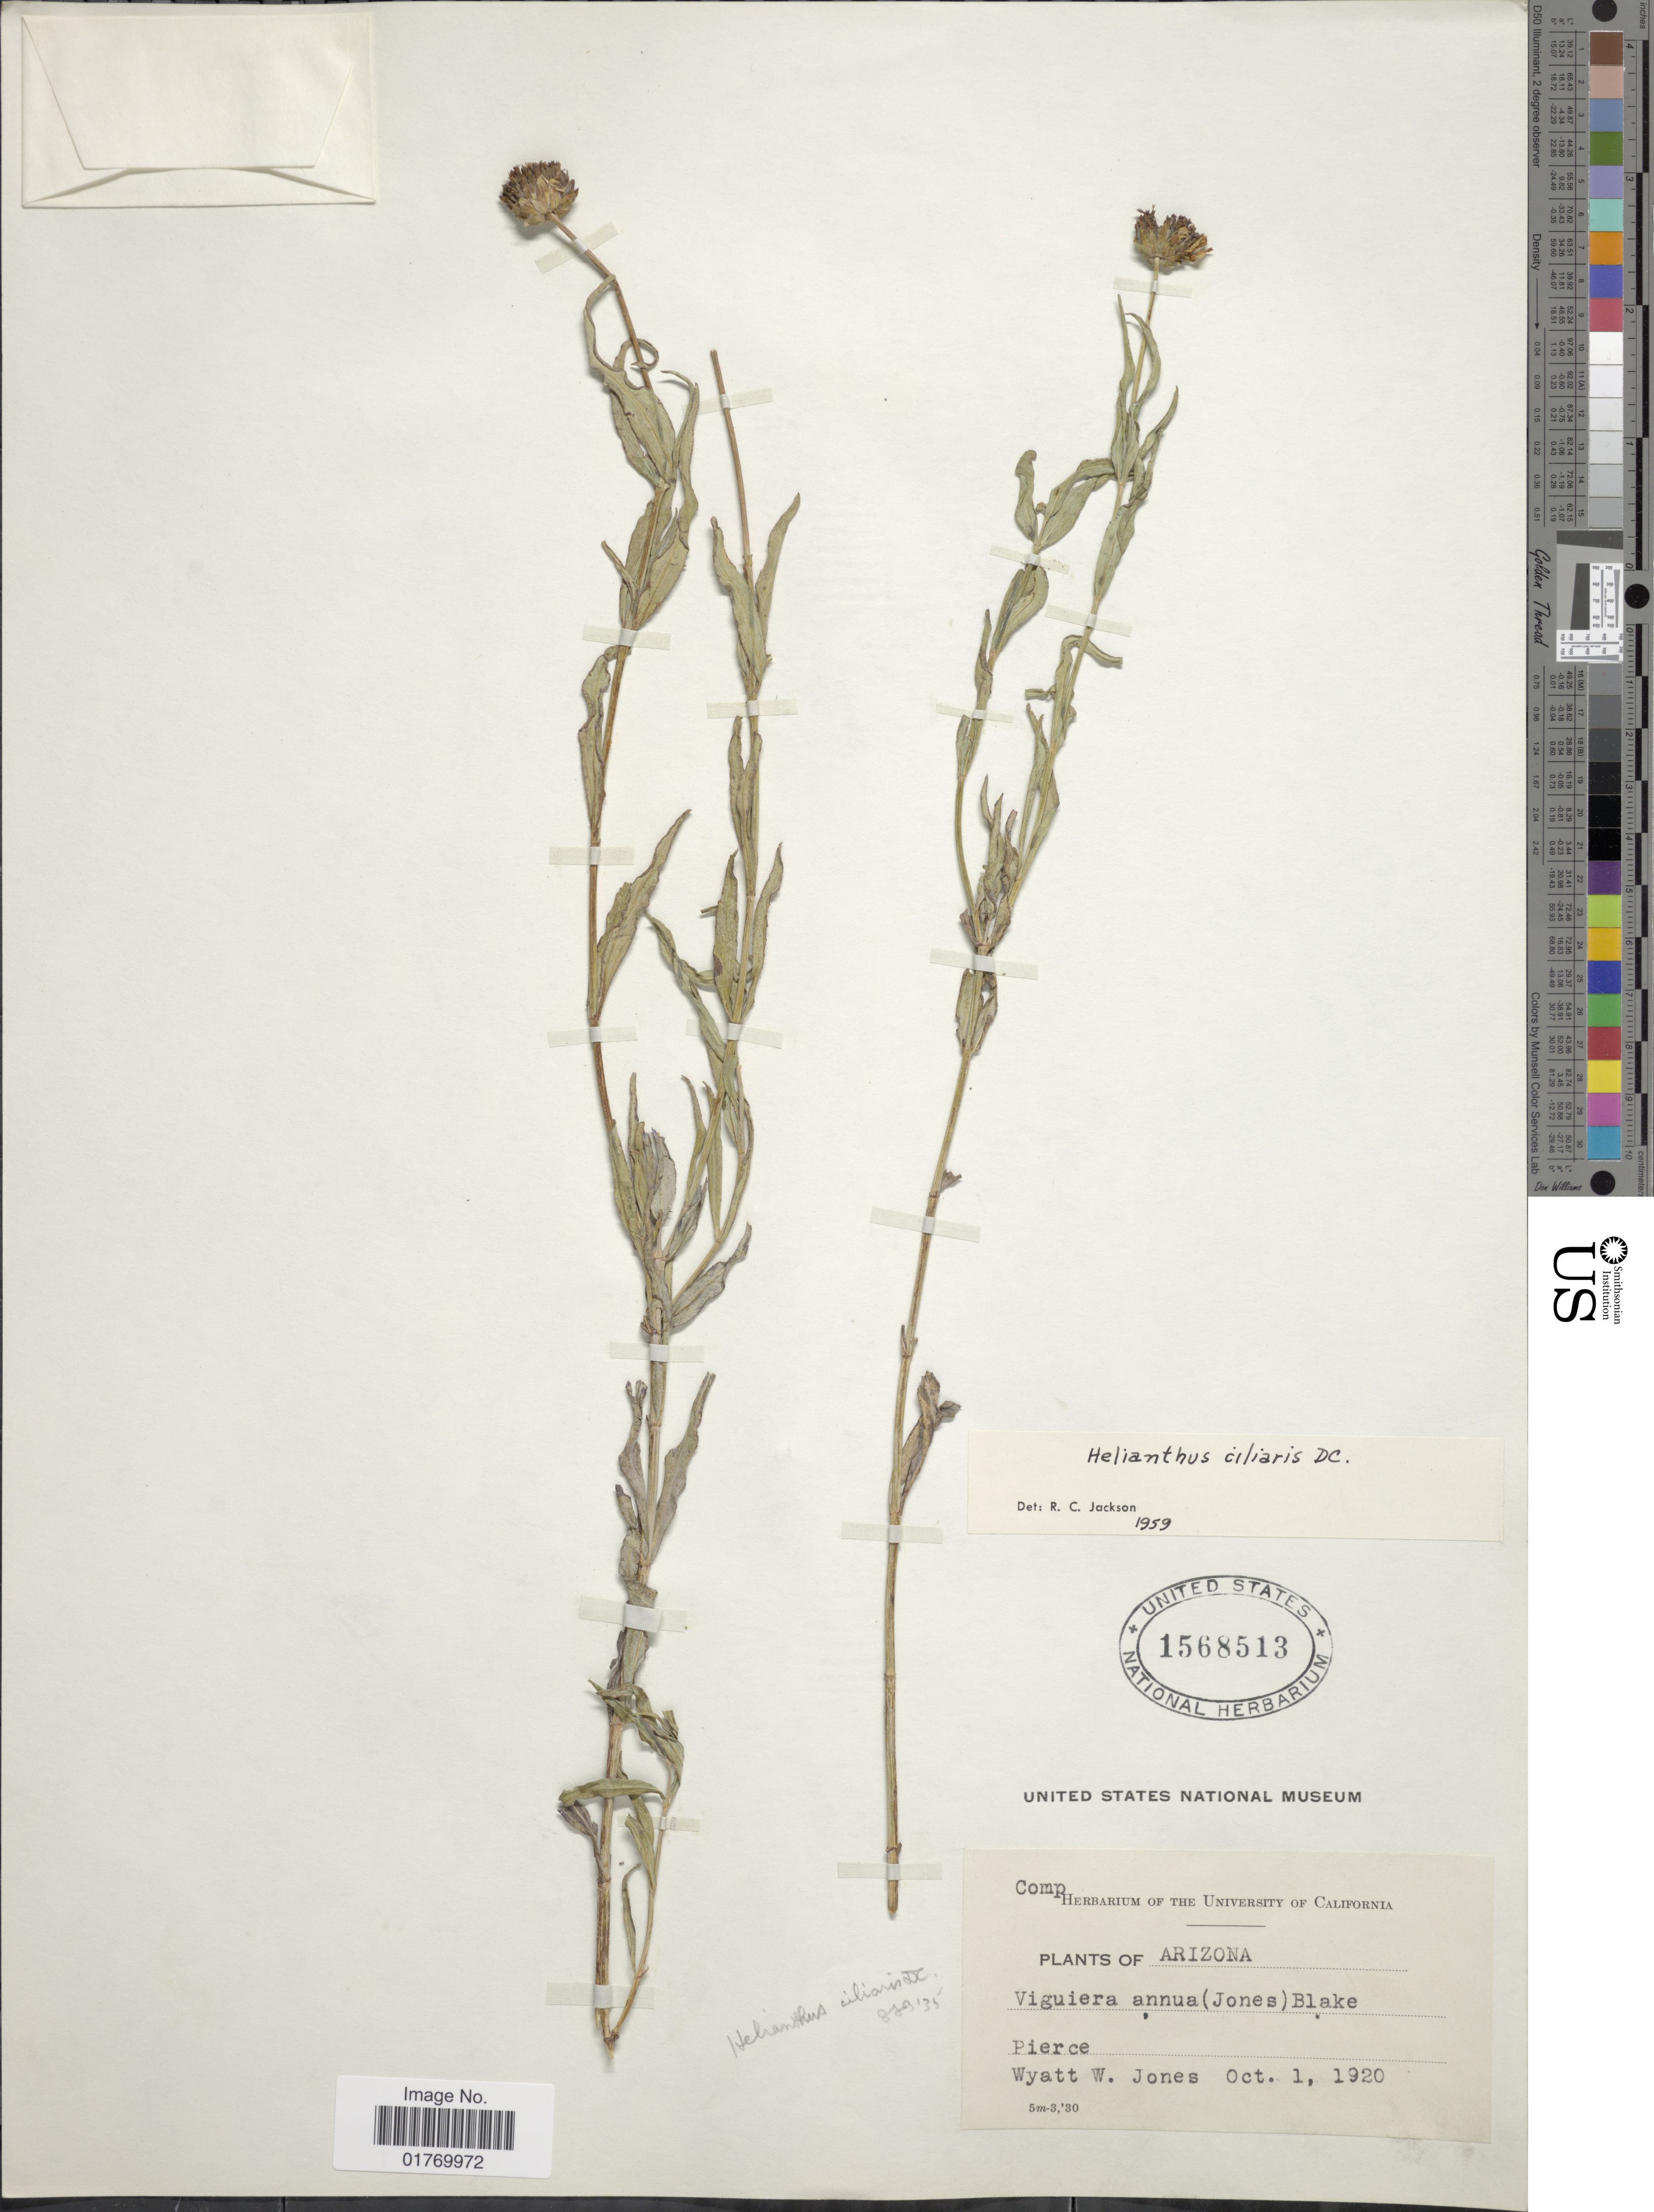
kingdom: Plantae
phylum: Tracheophyta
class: Magnoliopsida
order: Asterales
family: Asteraceae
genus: Helianthus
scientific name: Helianthus ciliaris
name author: DC.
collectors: W. W. Jones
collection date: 1920-10-01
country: United States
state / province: Arizona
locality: Pierce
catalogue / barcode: US 1568513